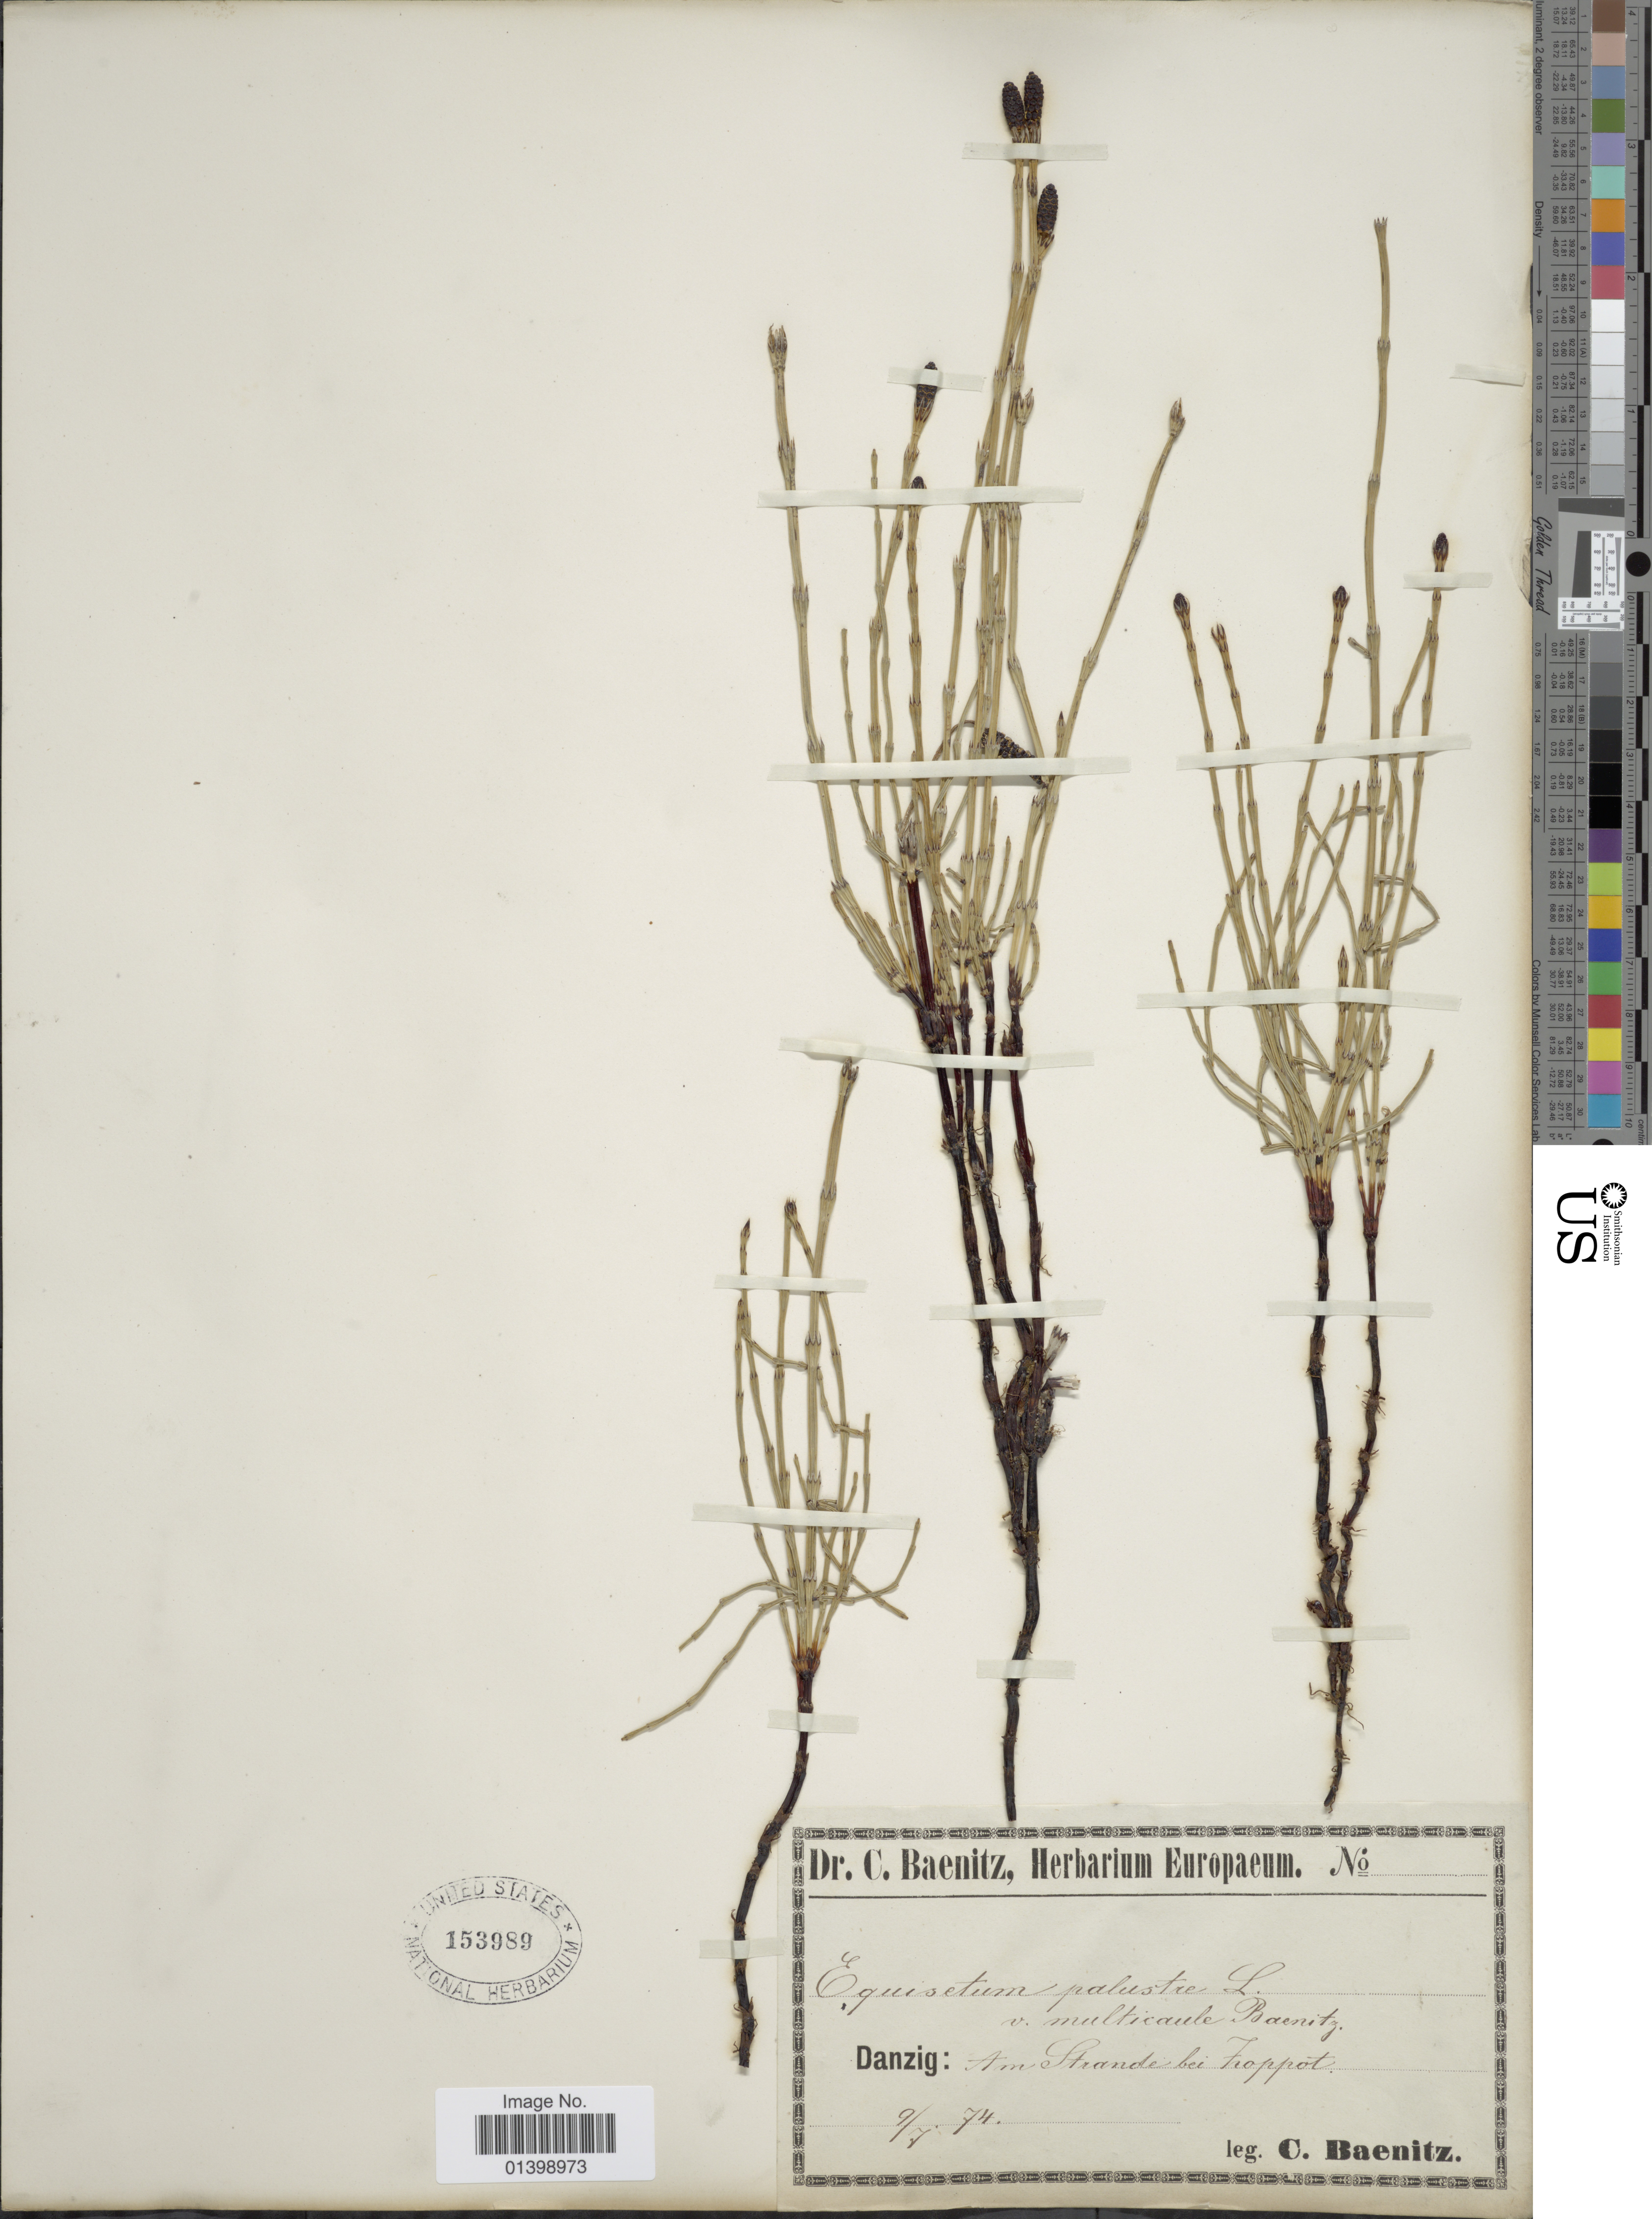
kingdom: Plantae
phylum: Tracheophyta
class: Polypodiopsida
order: Equisetales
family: Equisetaceae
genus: Equisetum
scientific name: Equisetum palustre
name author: L.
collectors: C. G. Baenitz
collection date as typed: Transcribed d/m/y: 9/7/74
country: Poland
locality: Danzig: Am Strande bei Froppot [interpreted]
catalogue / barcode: US 153989